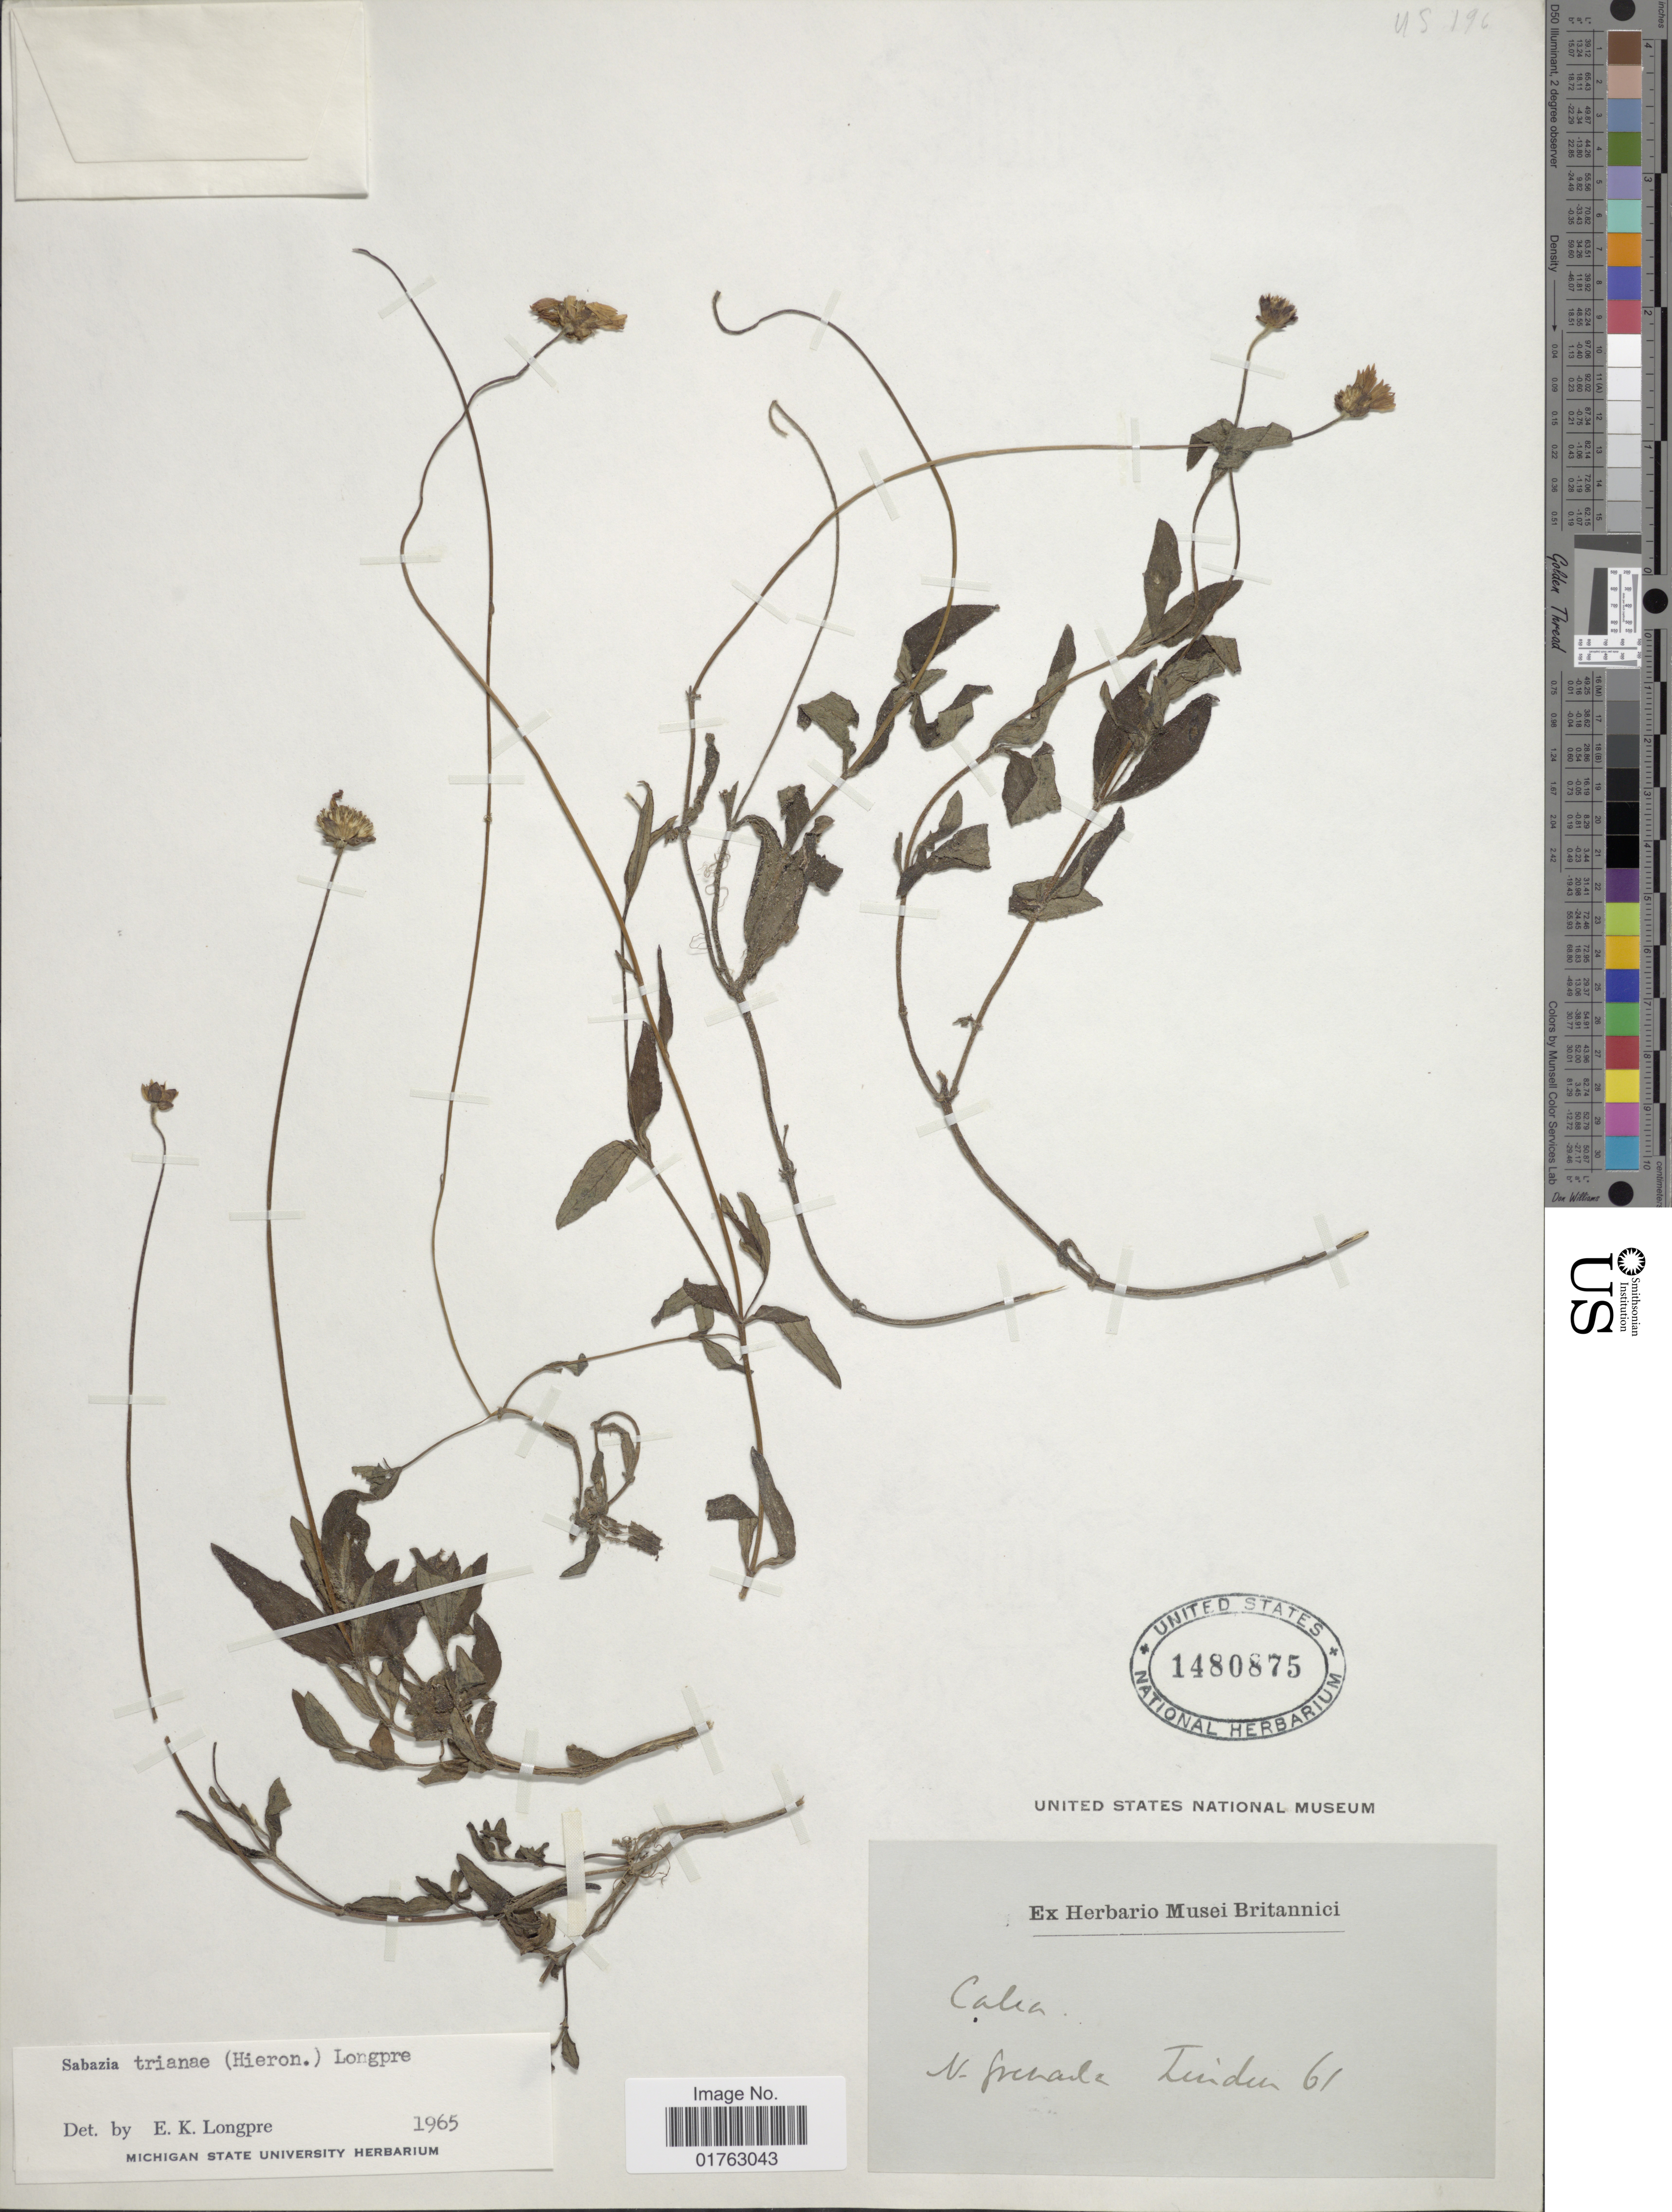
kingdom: Plantae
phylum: Tracheophyta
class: Magnoliopsida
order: Asterales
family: Asteraceae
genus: Sabazia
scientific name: Sabazia trianae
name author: (Hieron.) Longpre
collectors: ex herb. Musei Britannici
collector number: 61?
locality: N. grenale Iudu [illegible text]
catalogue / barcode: US 1480875